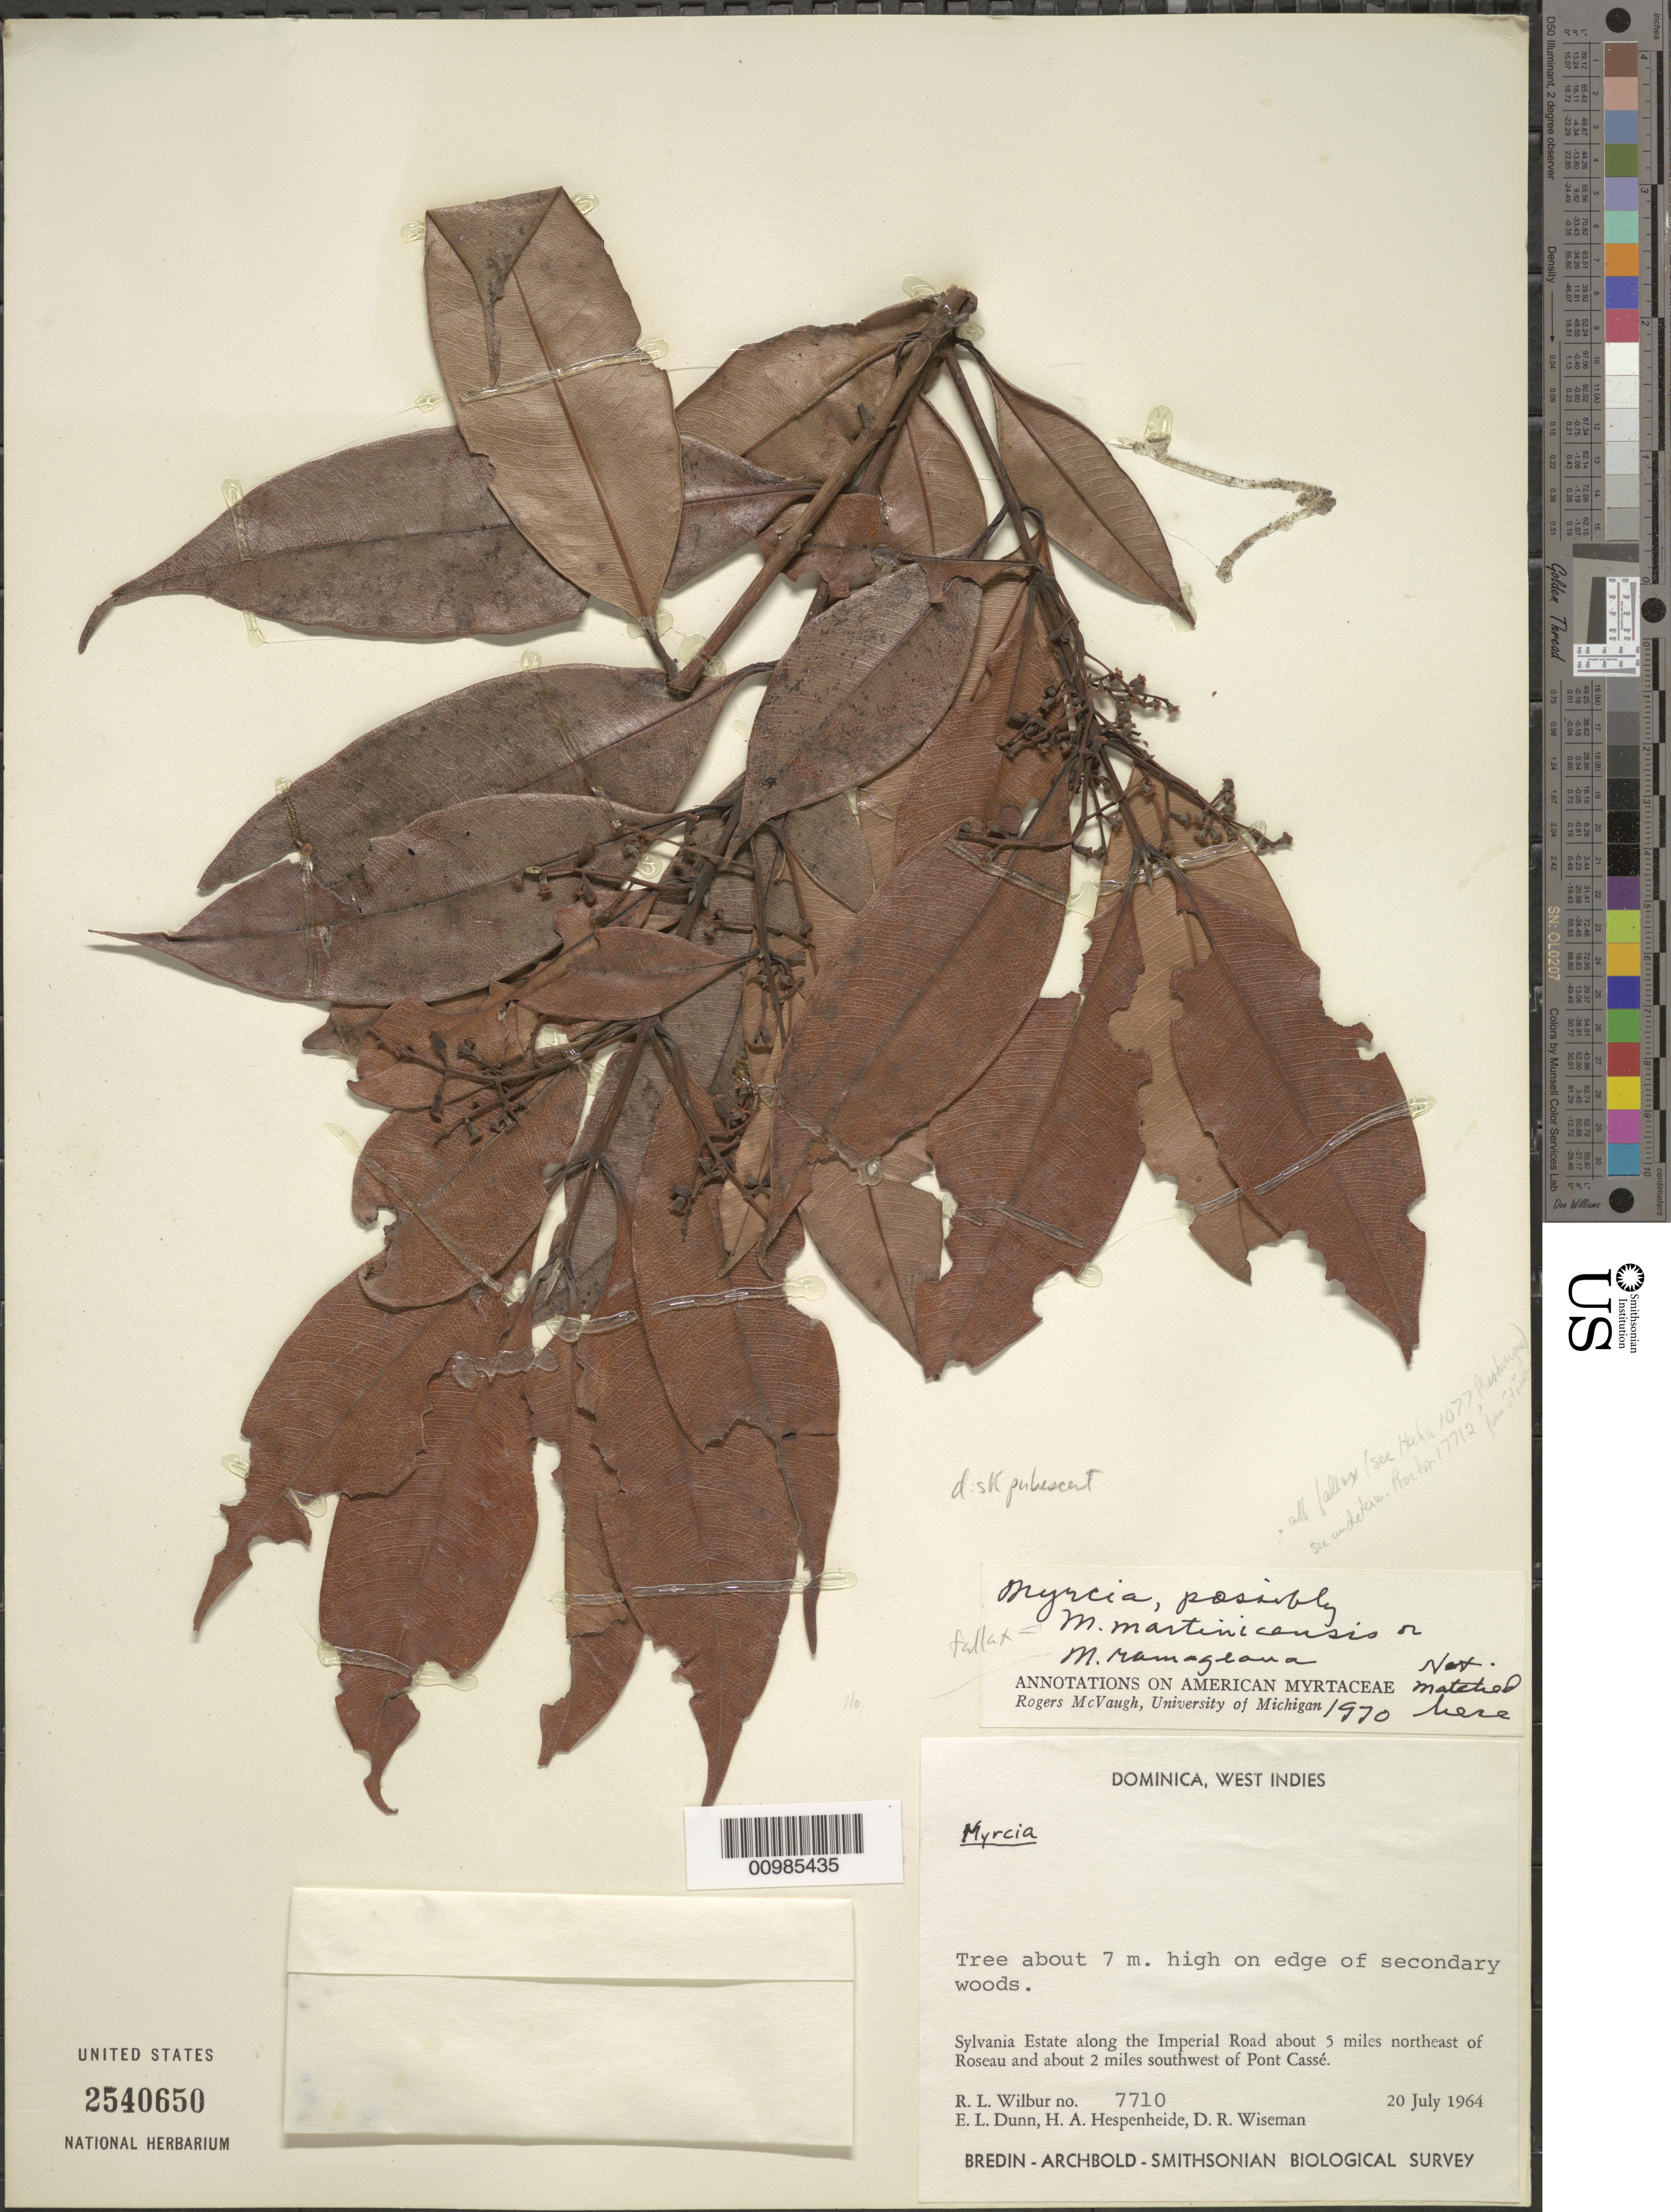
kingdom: Plantae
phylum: Tracheophyta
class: Magnoliopsida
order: Myrtales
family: Myrtaceae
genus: Myrcia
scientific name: Myrcia fallax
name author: (Rich.) DC.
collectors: R. L. Wilbur, E. Dunn, H. A. Hespenheide & D. R. Wiseman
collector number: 7710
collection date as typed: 20 Jul 1964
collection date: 1964-07-20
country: Dominica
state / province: St. George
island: Dominica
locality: Sylvania Estate along the Imperial Road, ca. 5 mi. NE of Roseau and ca. 2 mi. SW of Pont Cassé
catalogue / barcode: US 2540650